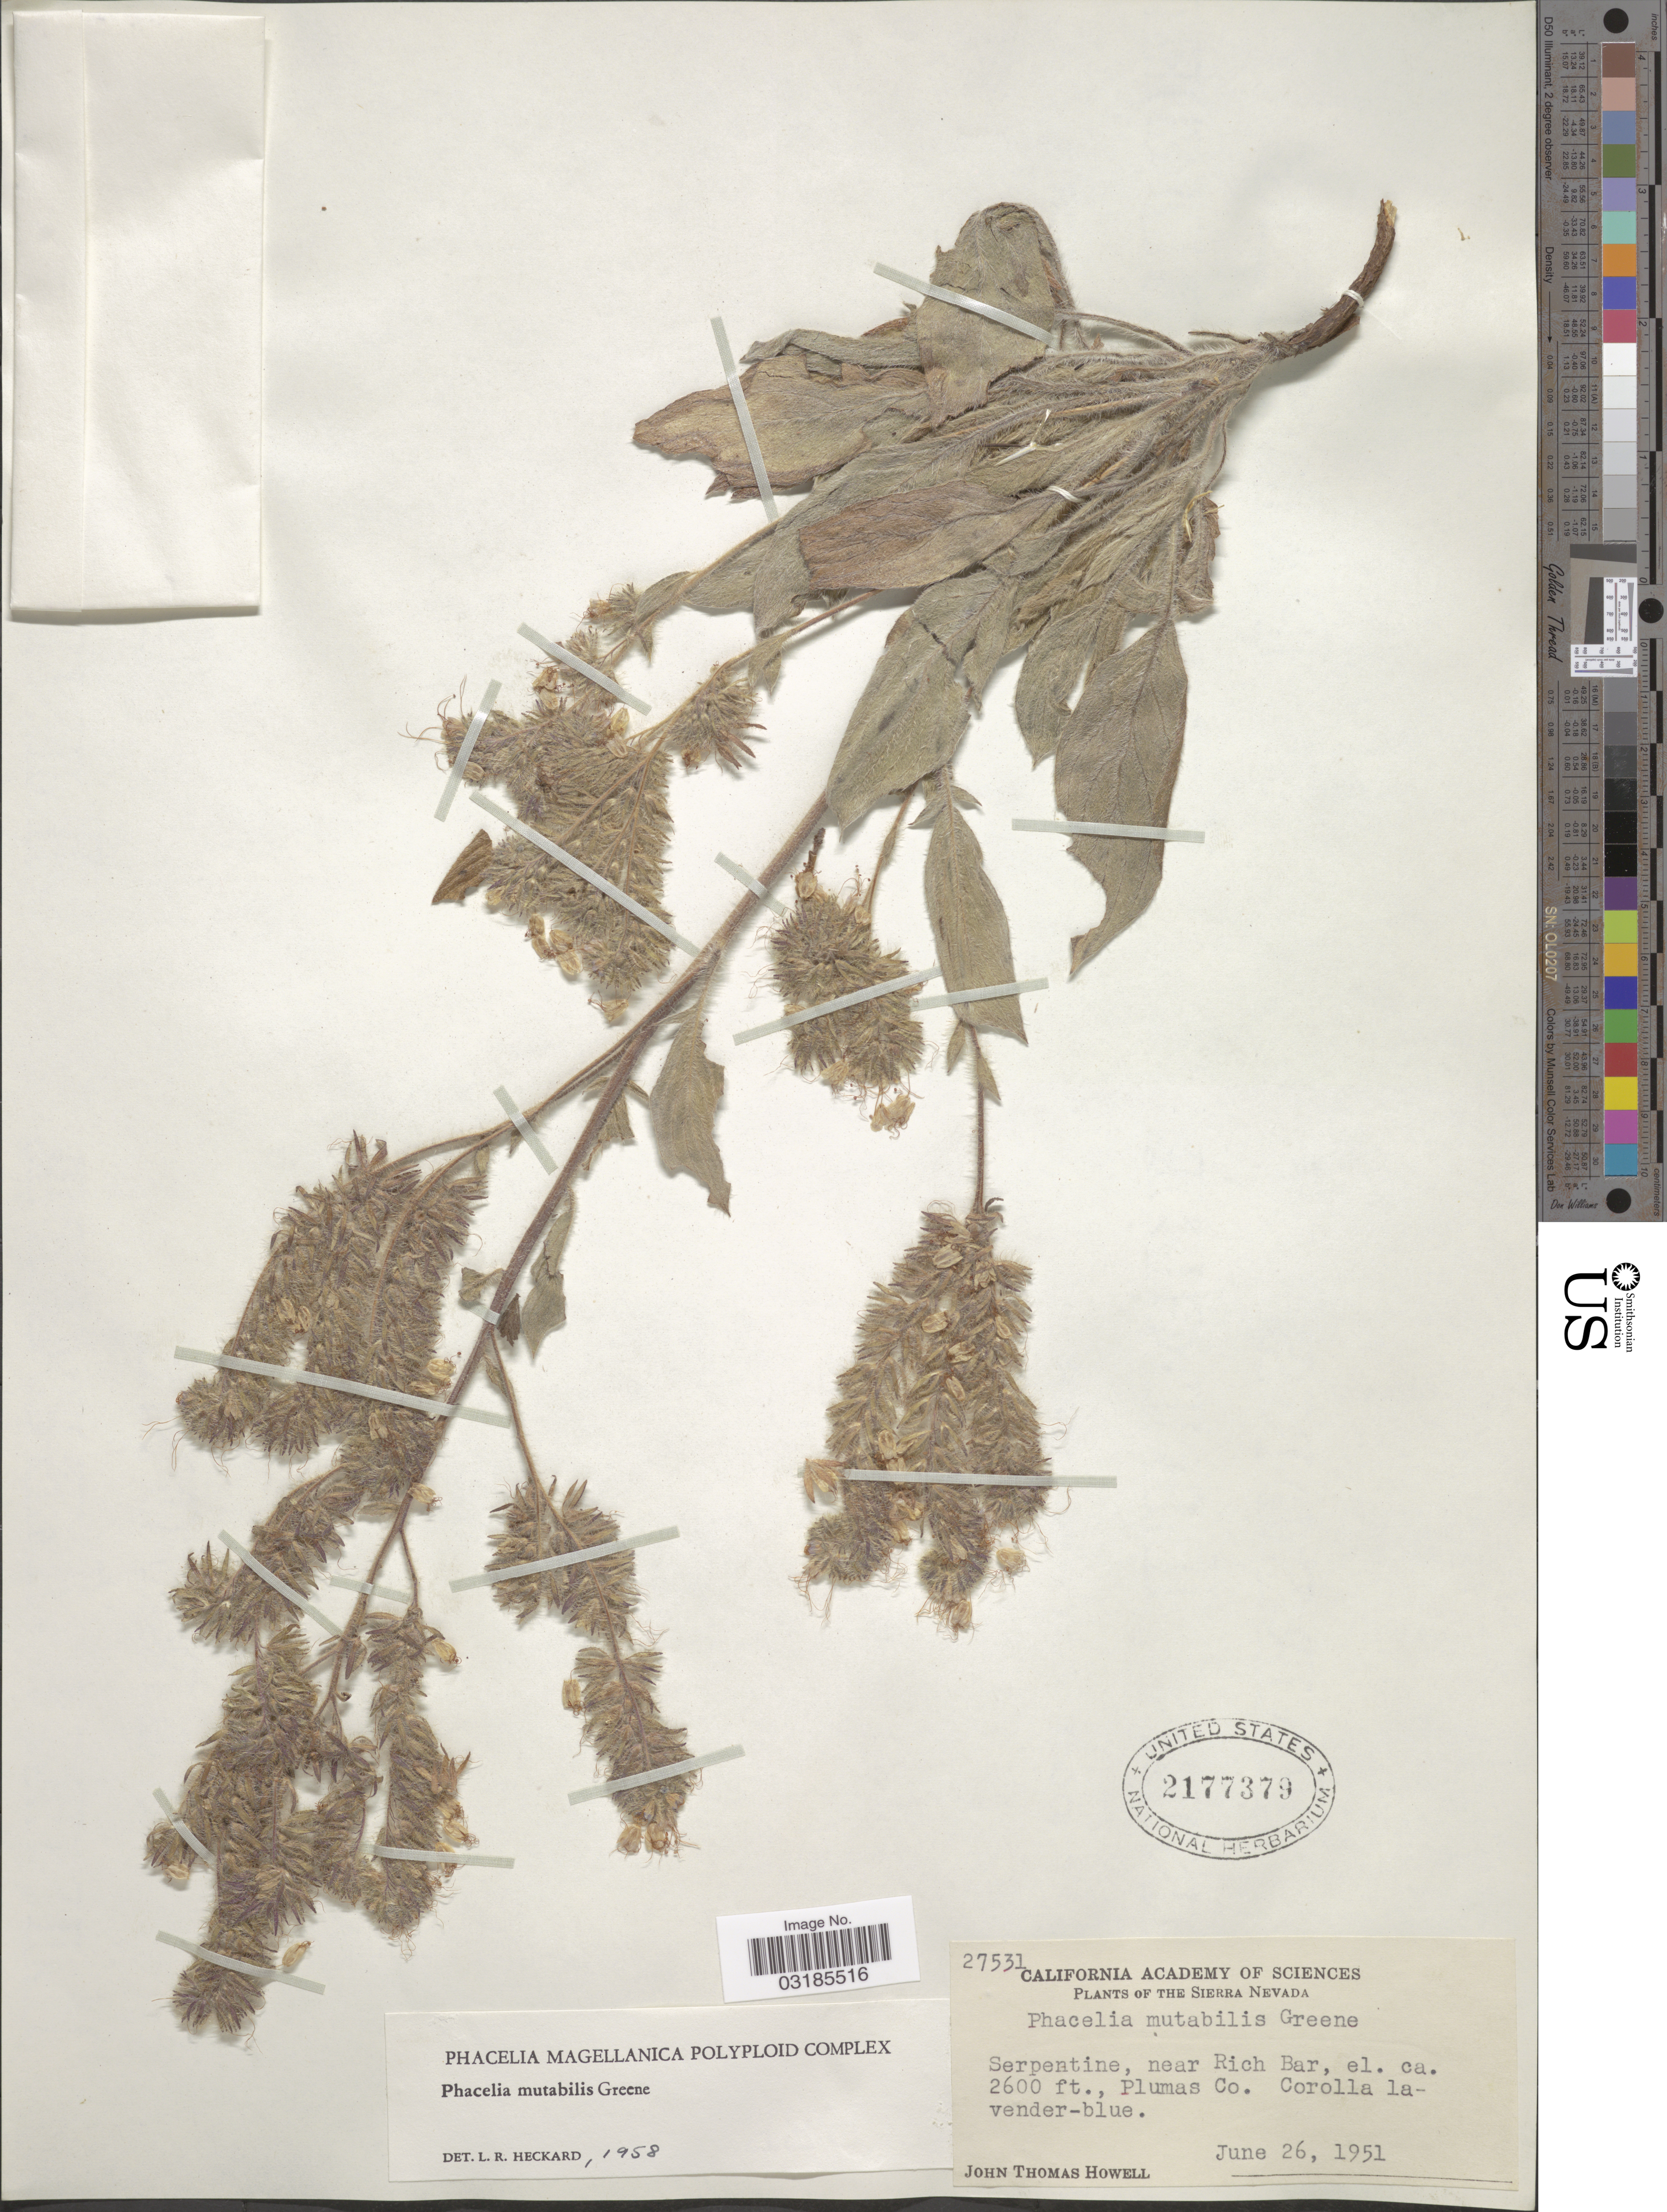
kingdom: Plantae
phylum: Tracheophyta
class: Magnoliopsida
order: Boraginales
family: Hydrophyllaceae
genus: Phacelia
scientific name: Phacelia mutabilis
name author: Greene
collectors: J. T. Howell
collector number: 27531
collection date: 1951-06-26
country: United States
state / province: California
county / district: Plumas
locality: Serpentine, near Rich Bar, Plumas Co.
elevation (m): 792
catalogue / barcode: US 2177379